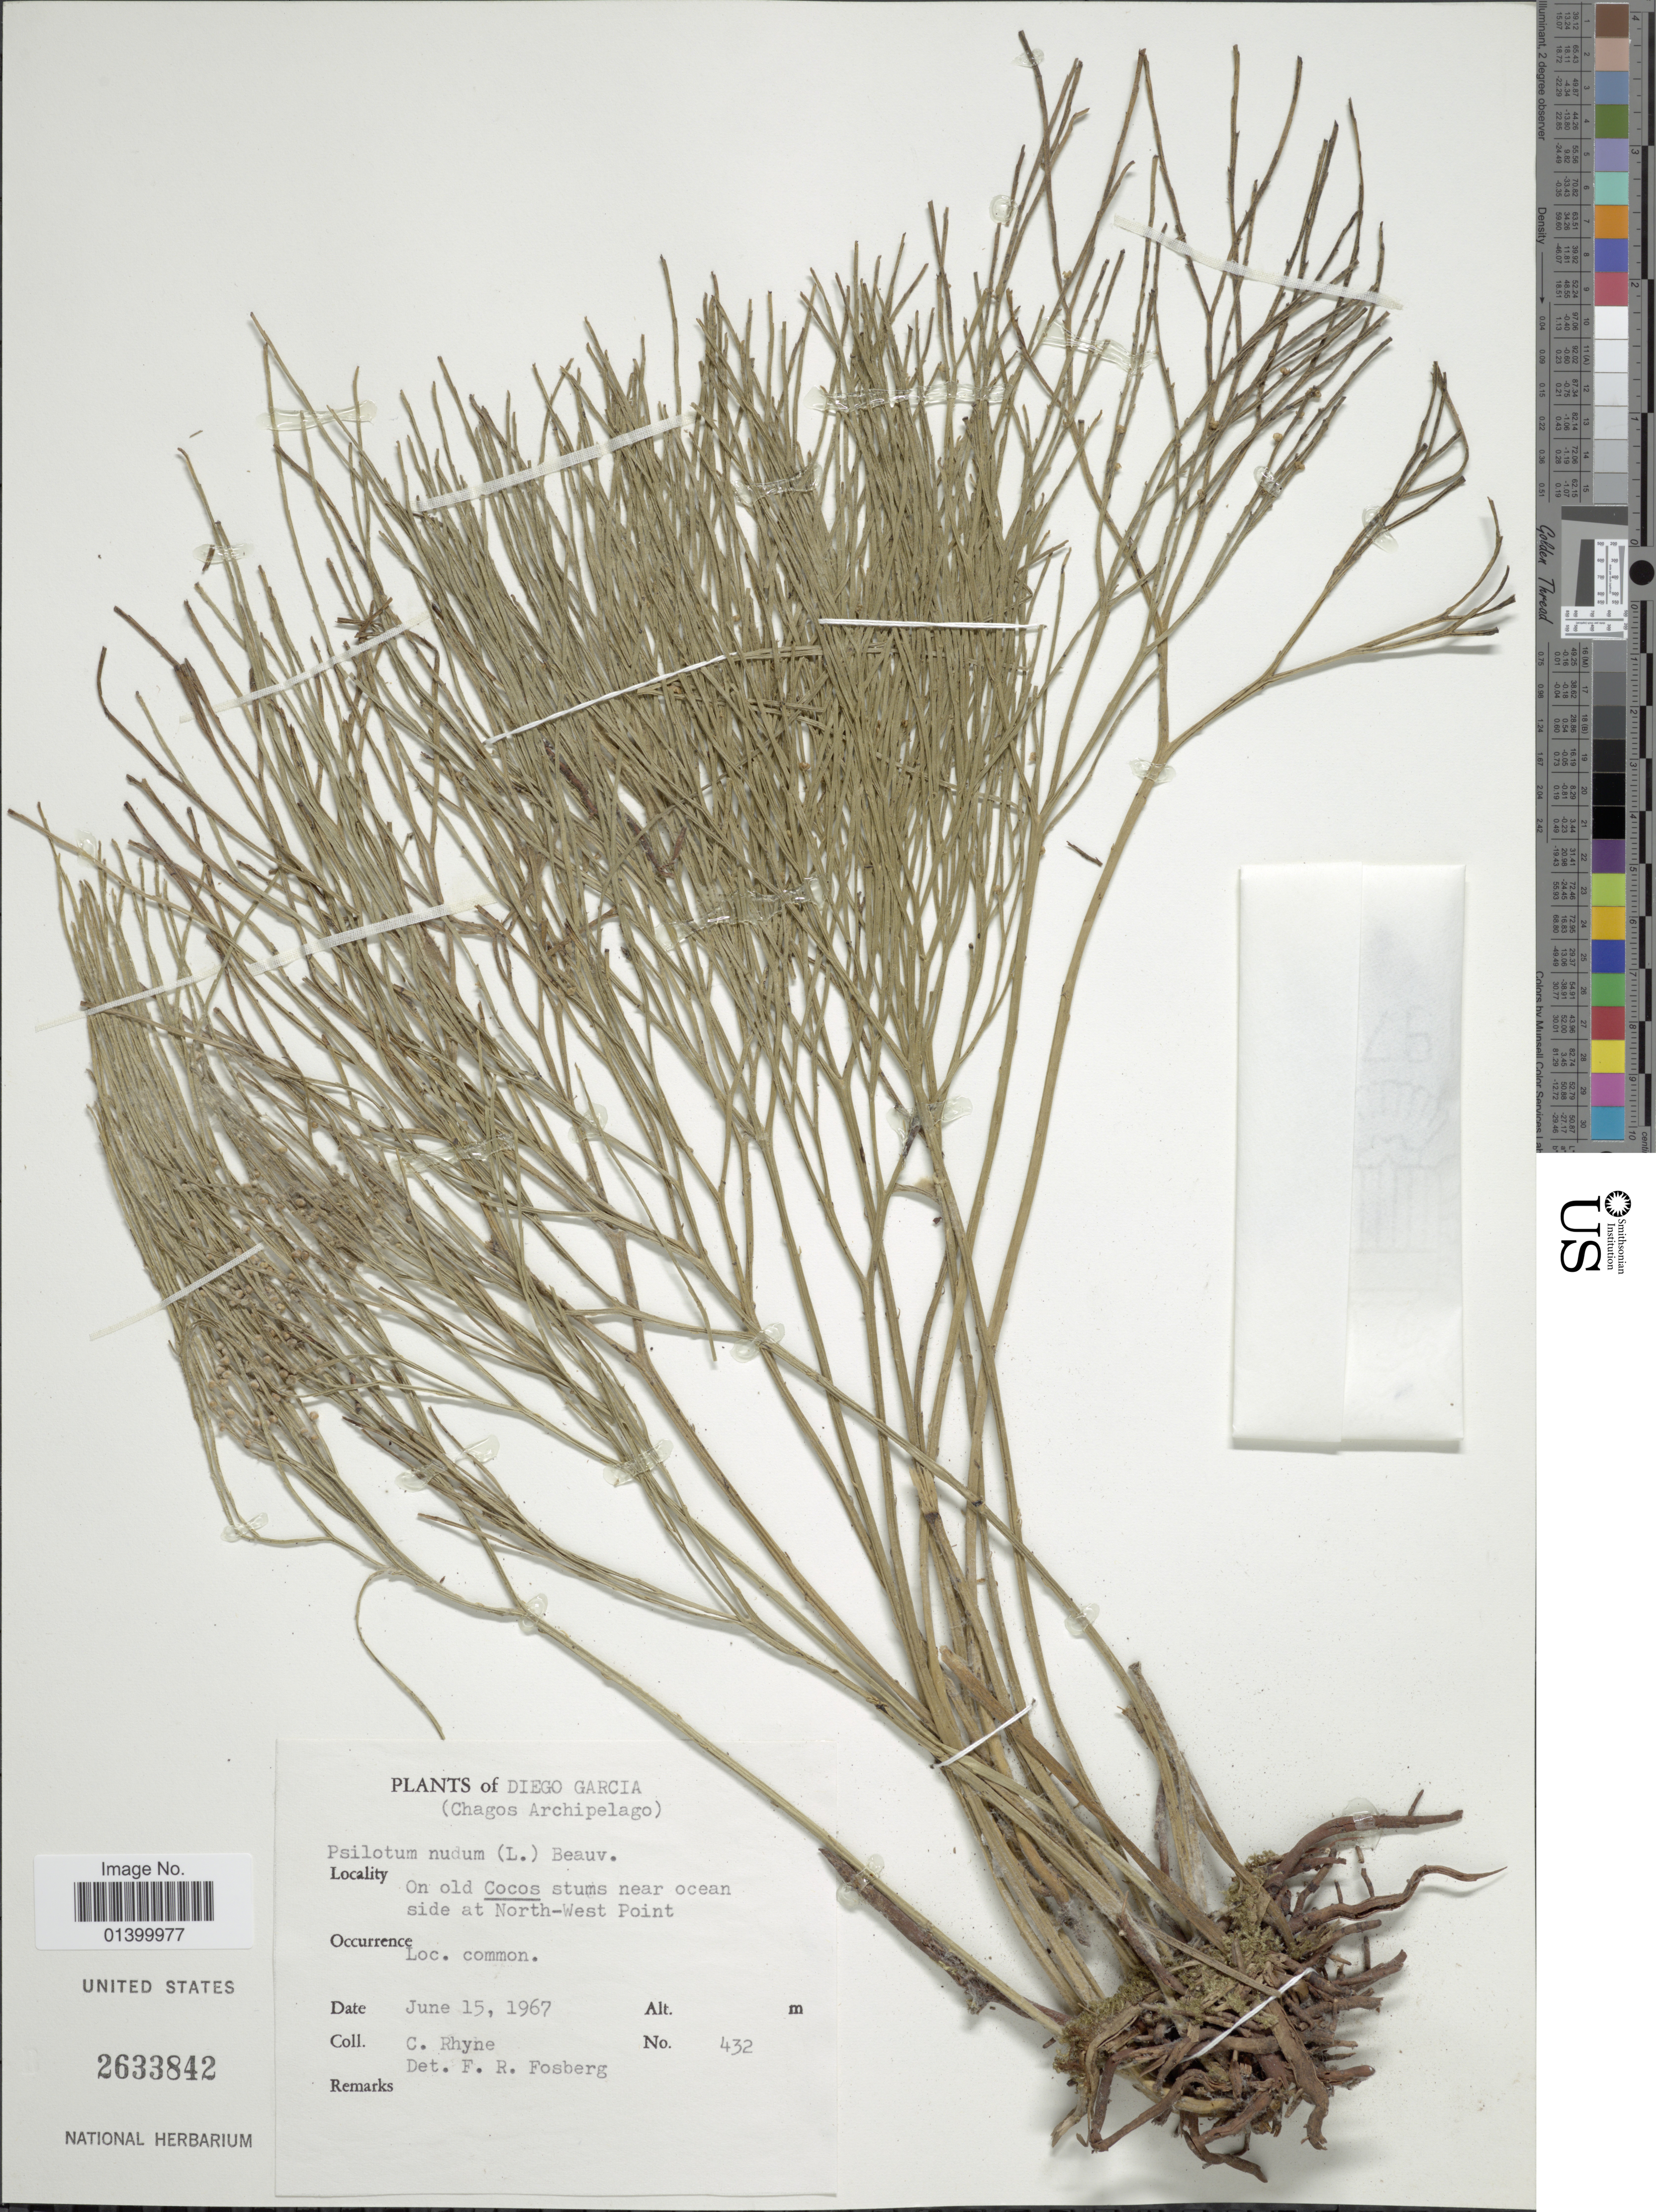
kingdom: Plantae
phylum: Tracheophyta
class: Polypodiopsida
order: Psilotales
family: Psilotaceae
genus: Psilotum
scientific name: Psilotum nudum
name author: (L.) P. Beauv.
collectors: C. Rhyne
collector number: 432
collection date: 1967-06-15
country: British Indian Ocean Territory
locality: Diego Garcia (Chagos Archipelago). On old Cocos stums near ocean side at North-West Point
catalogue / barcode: US 2633842